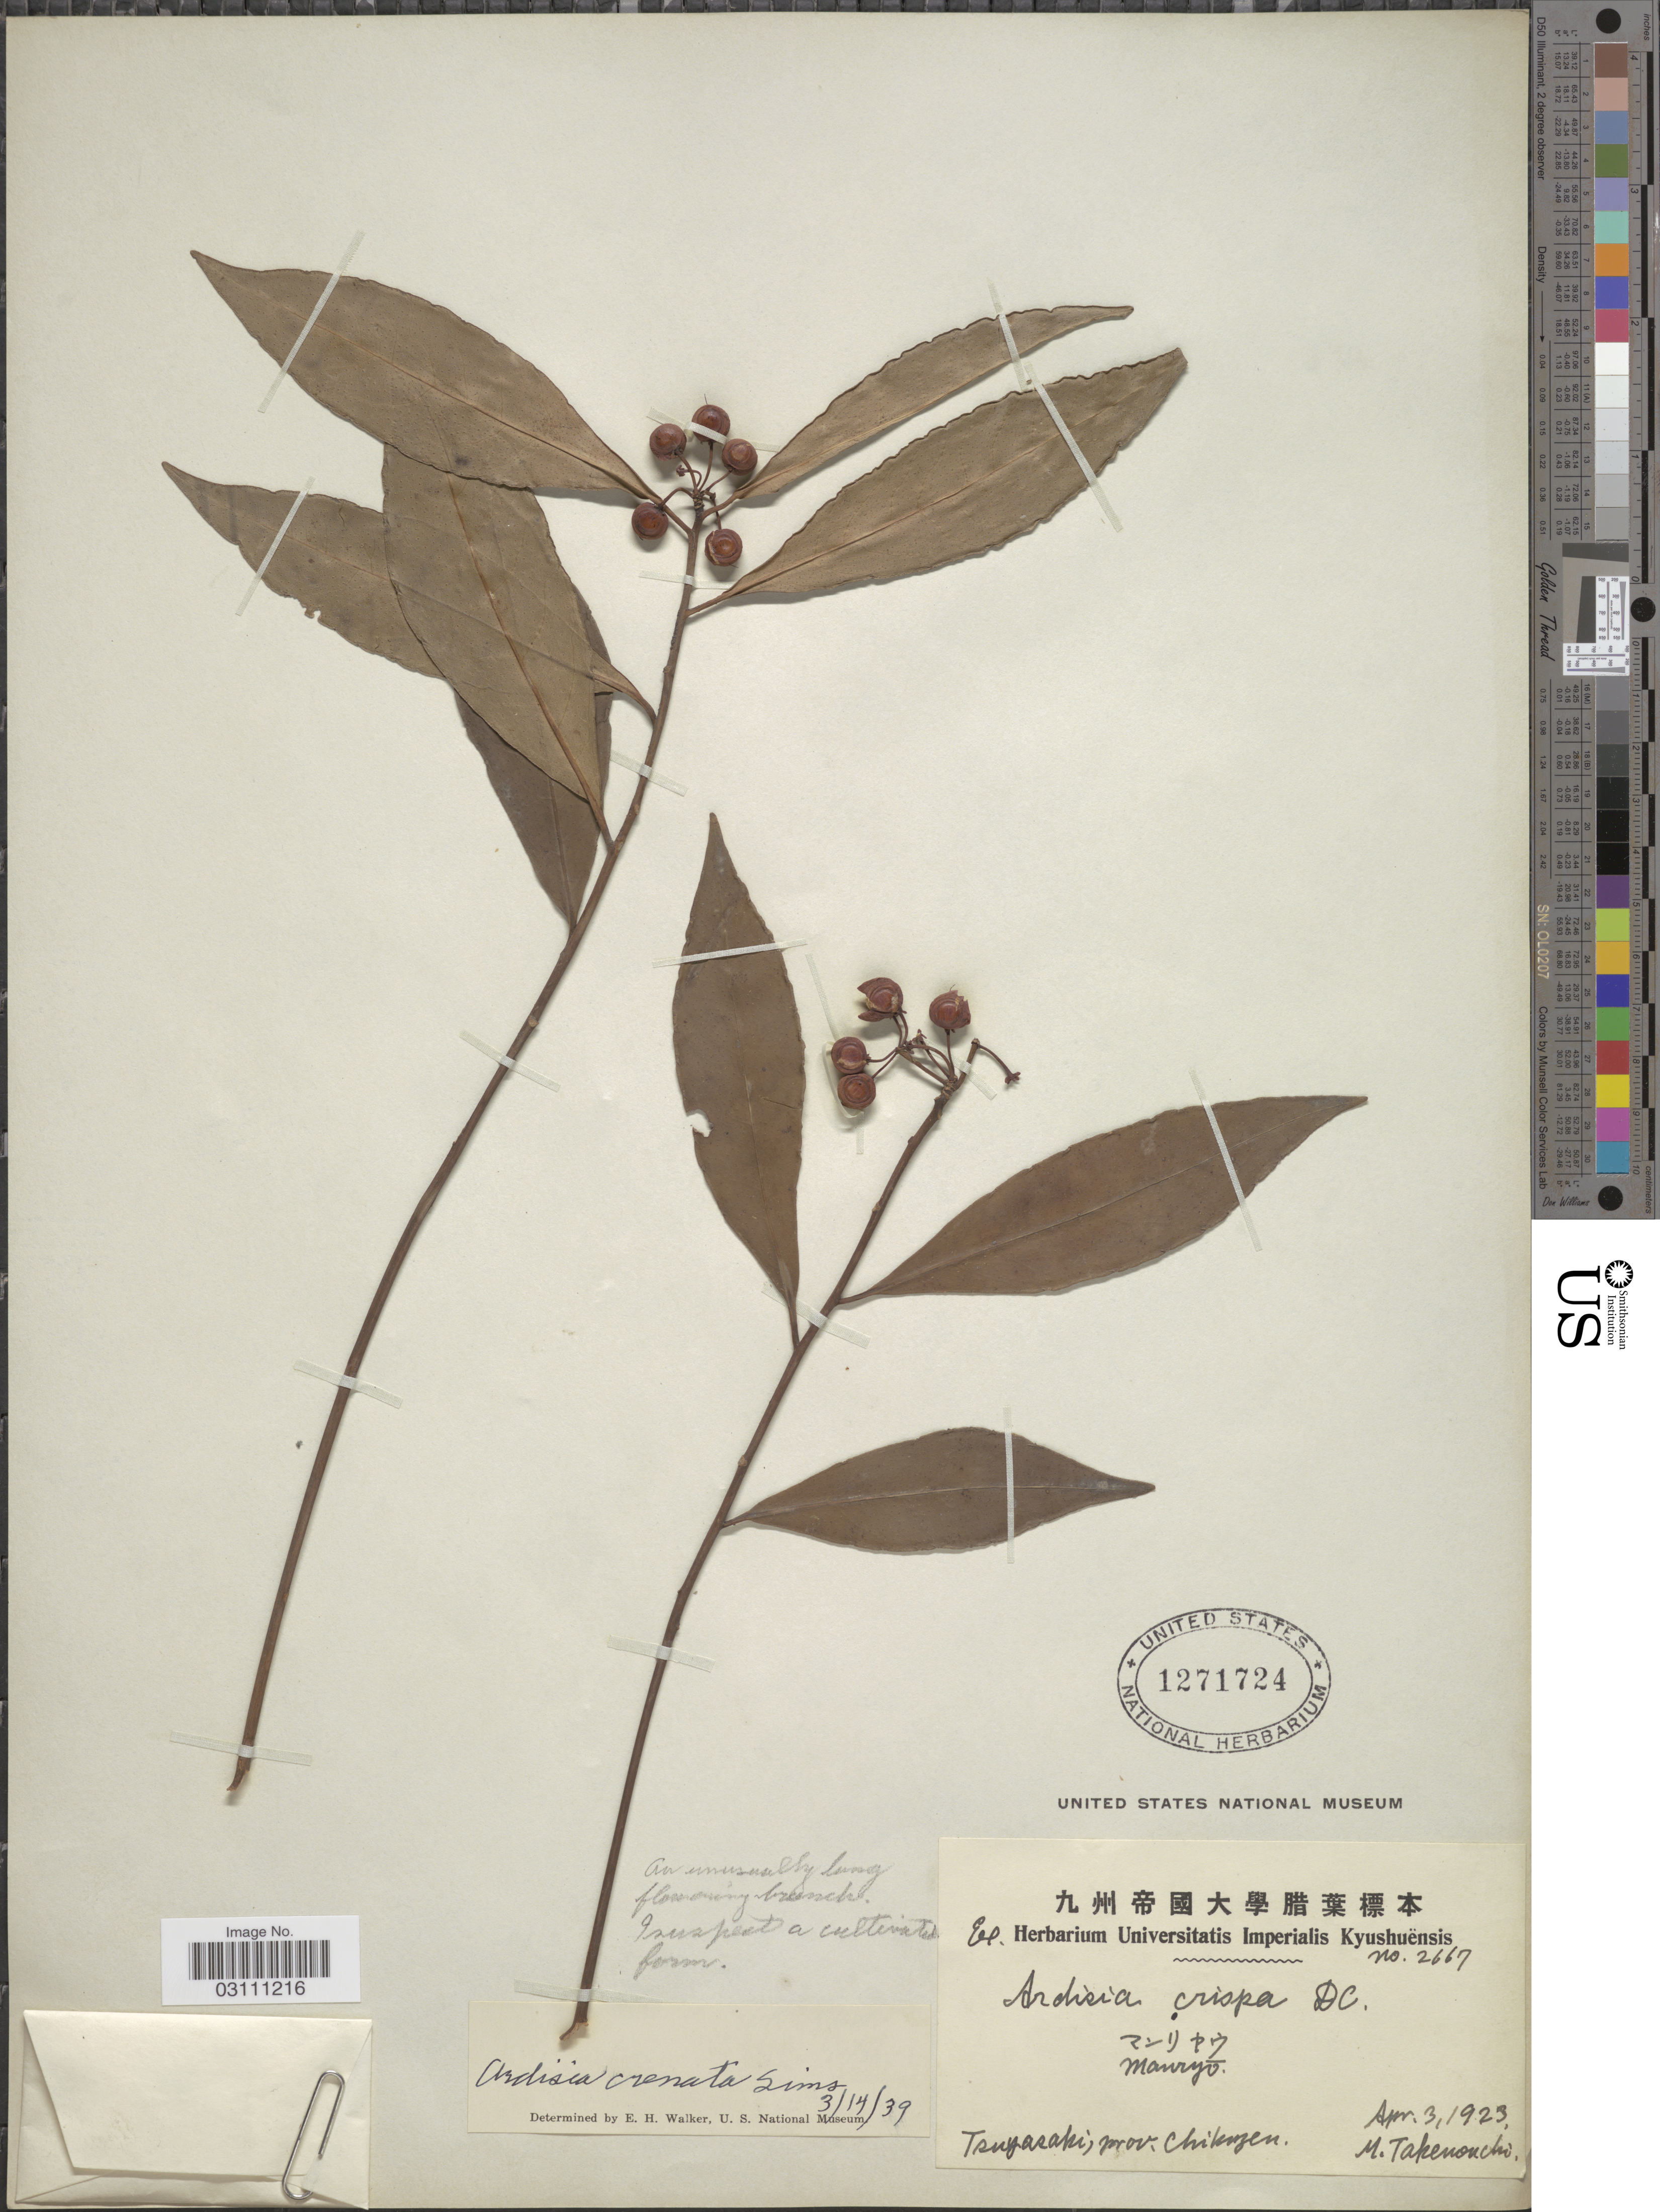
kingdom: Plantae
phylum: Tracheophyta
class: Magnoliopsida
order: Ericales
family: Primulaceae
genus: Ardisia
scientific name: Ardisia crenata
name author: Sims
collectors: M. Takenonchi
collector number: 2667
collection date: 1923-04-03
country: Japan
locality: Tsuyasaki, prov. Chikuzen.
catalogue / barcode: US 1271724